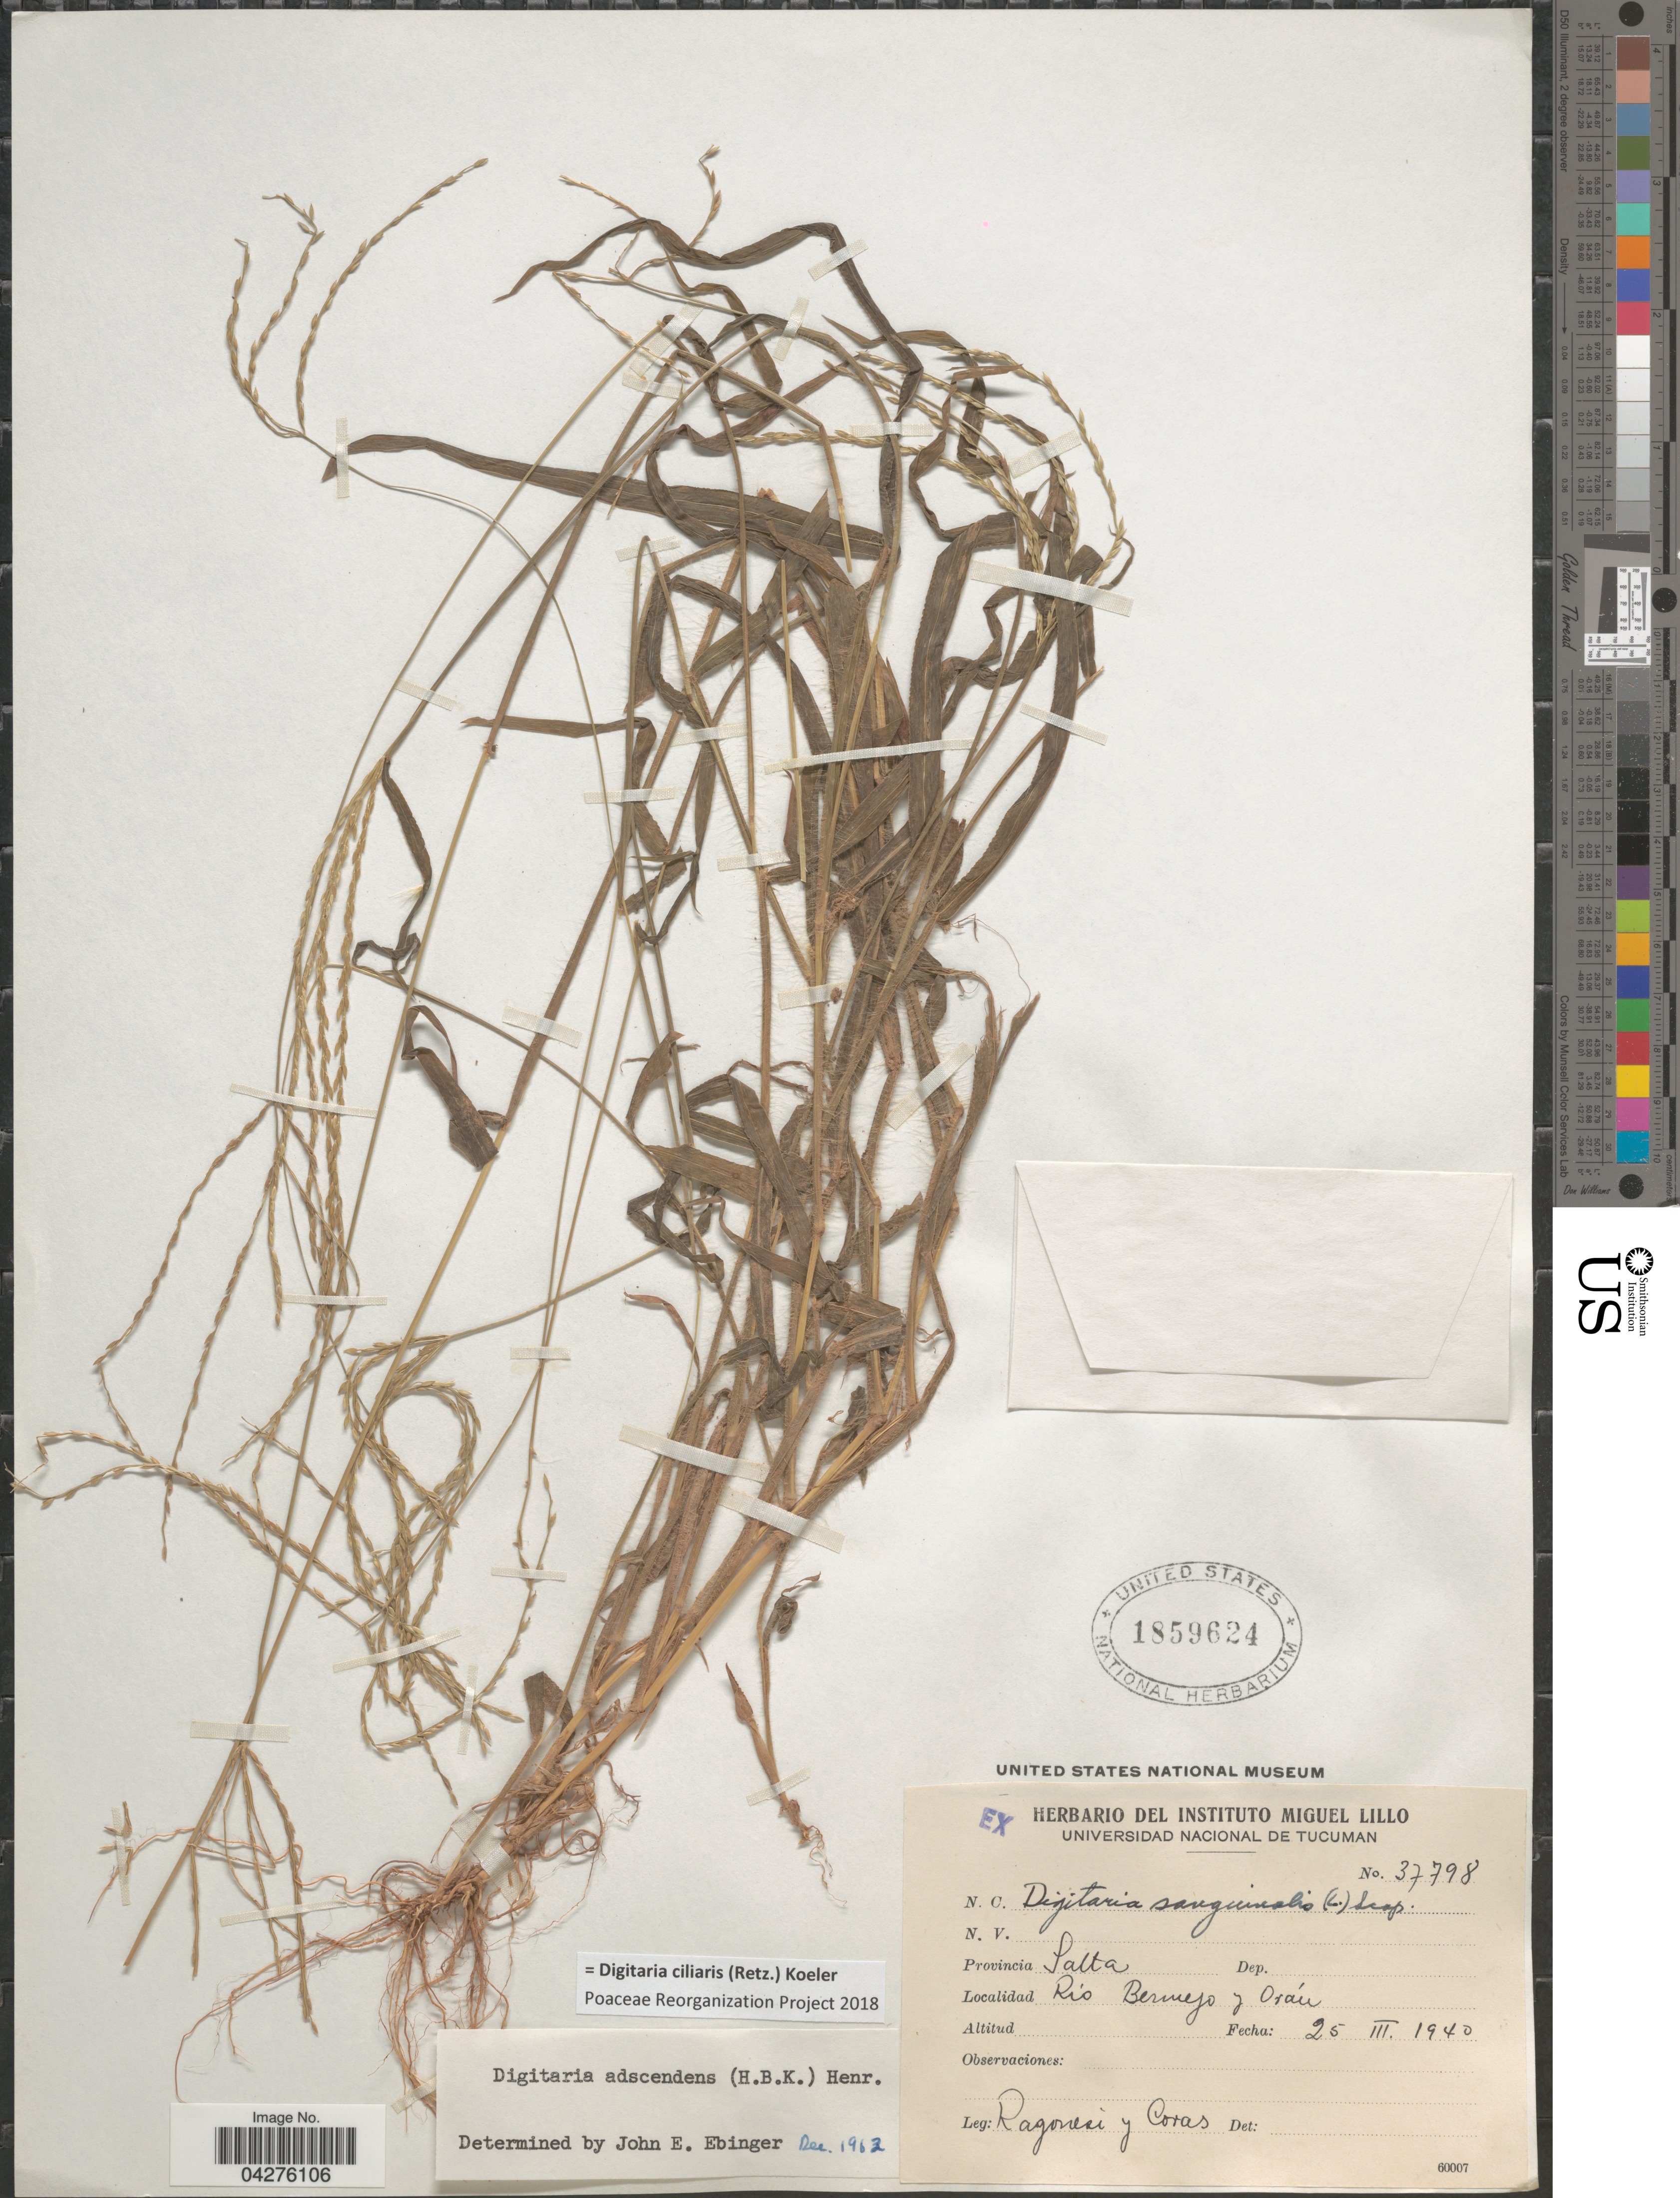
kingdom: Plantae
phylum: Tracheophyta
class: Liliopsida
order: Poales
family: Poaceae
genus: Digitaria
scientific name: Digitaria ciliaris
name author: (Retz.) Koeler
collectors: Ragonesi & -. Covas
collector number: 37798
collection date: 1940-03-25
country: Argentina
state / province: Salta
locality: Rio Bermejo y Orán.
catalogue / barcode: US 1859624